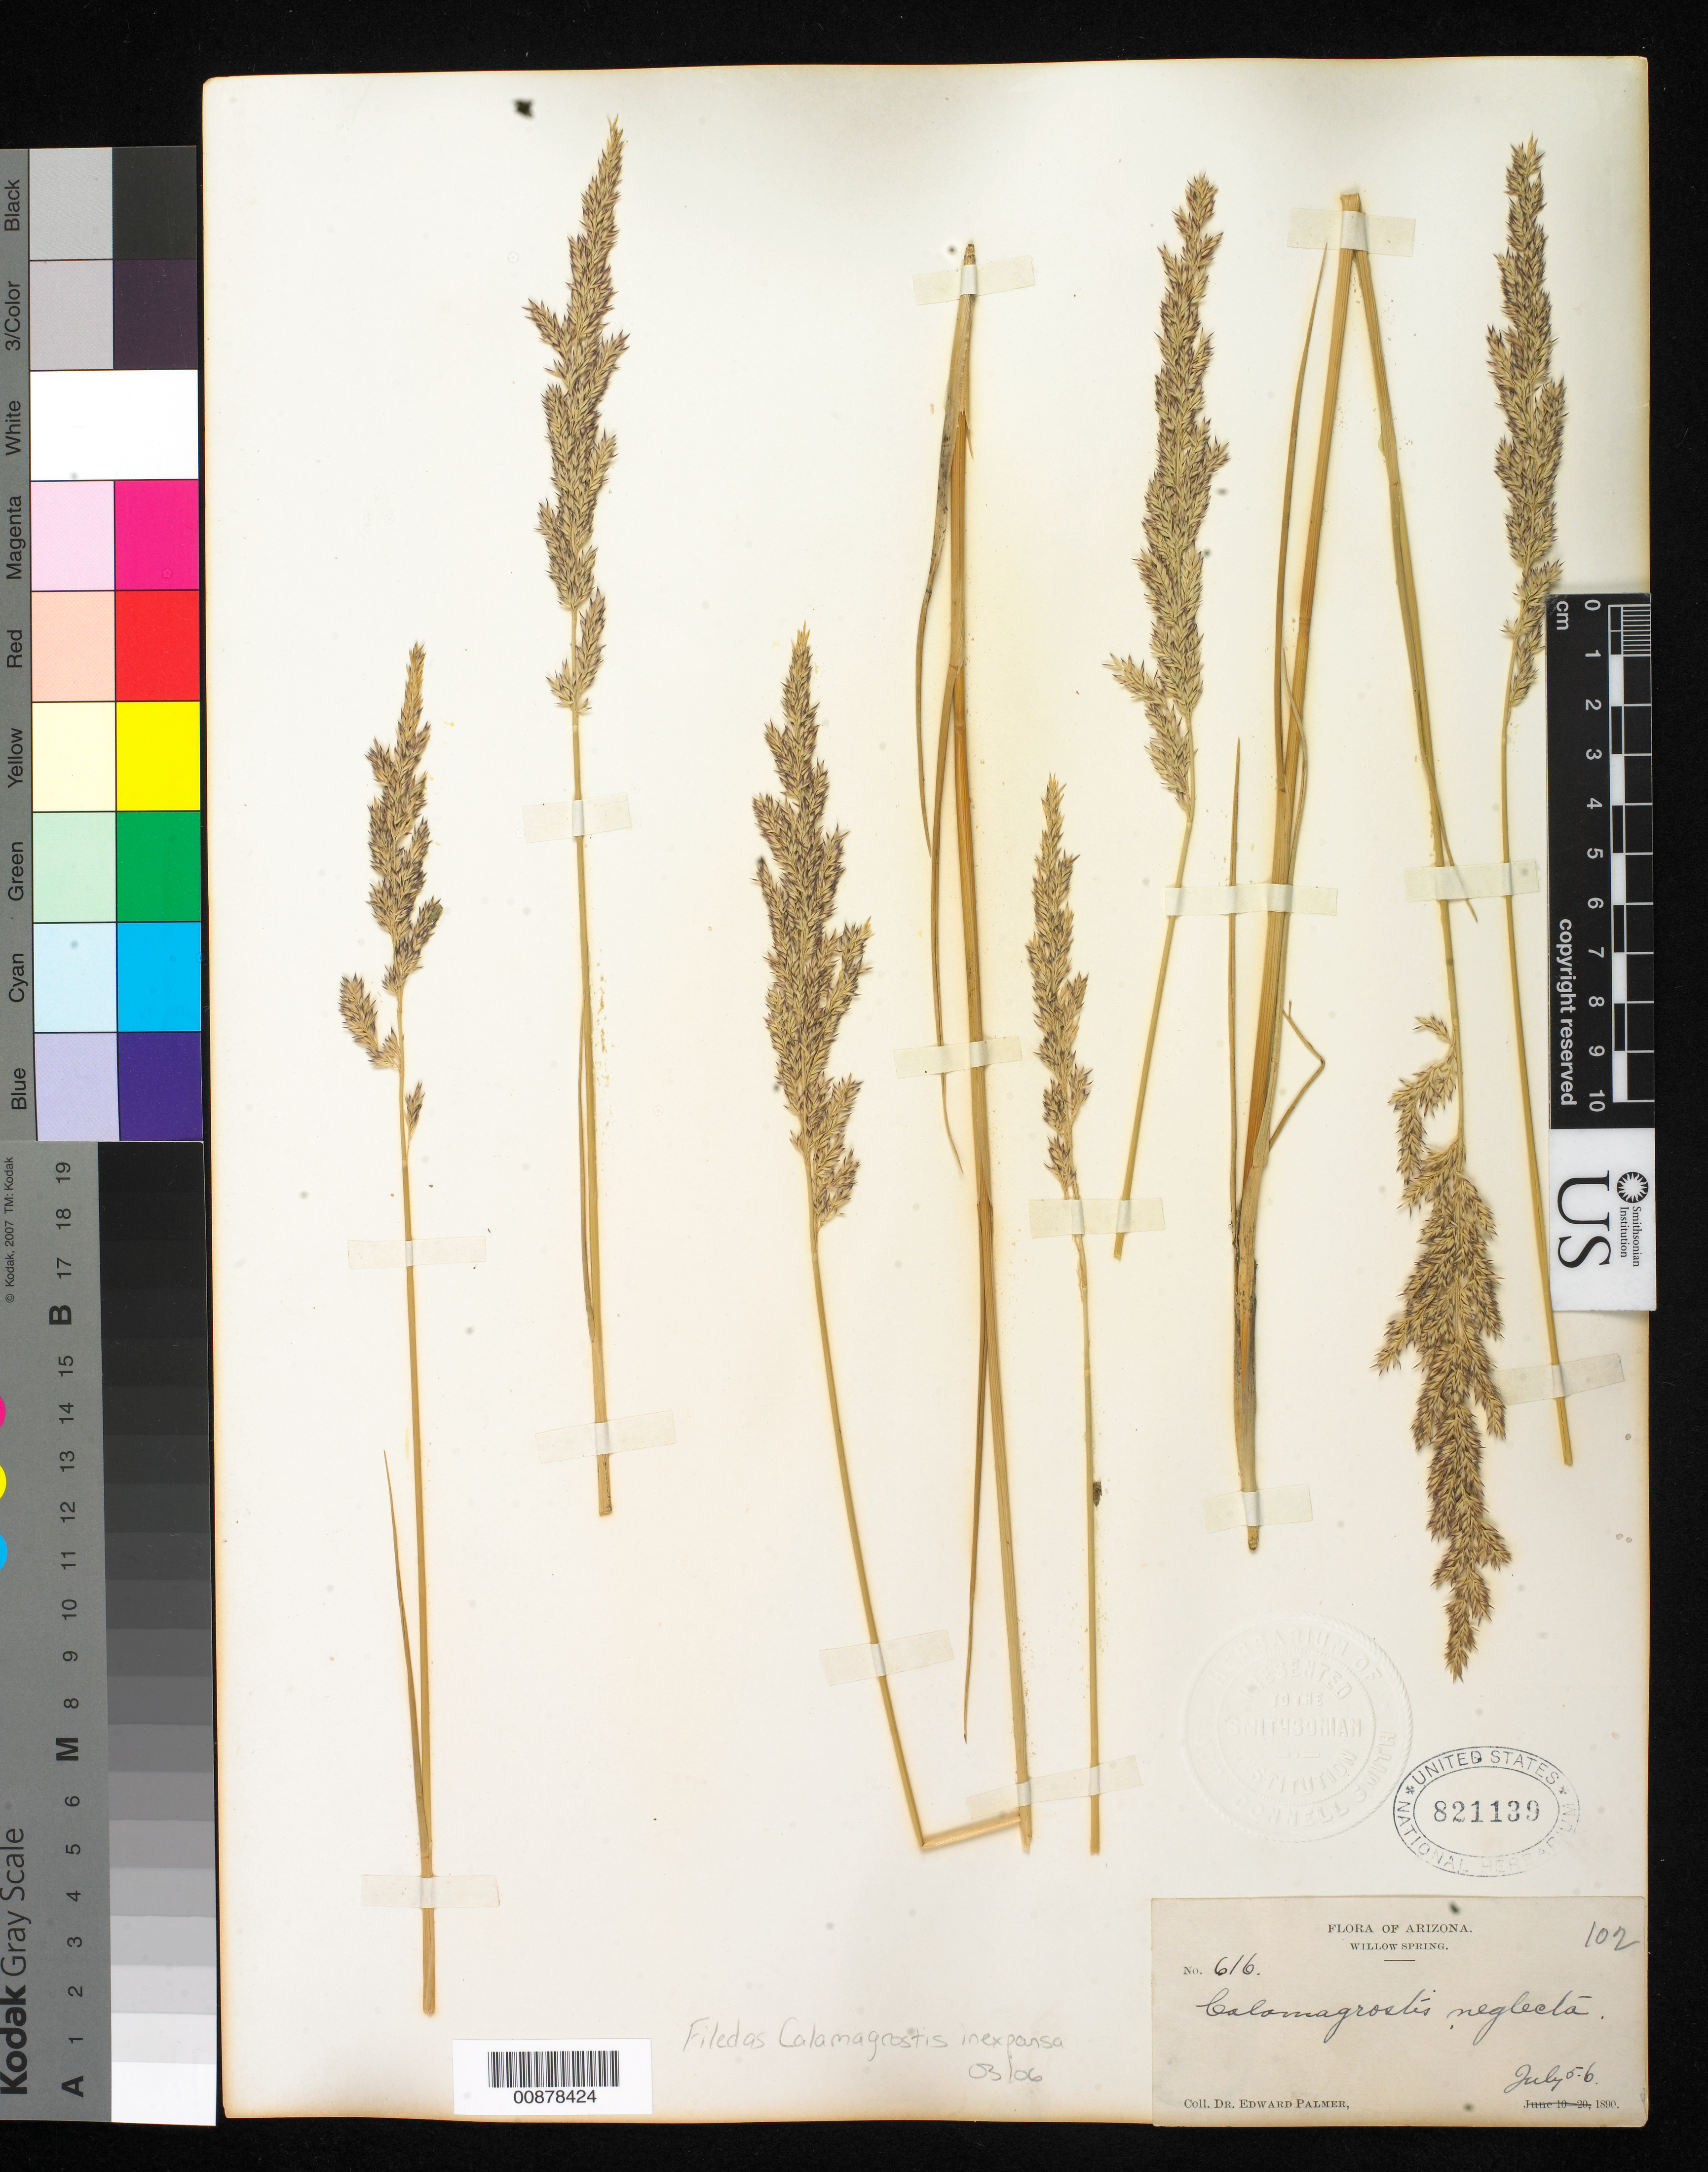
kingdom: Plantae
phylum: Tracheophyta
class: Liliopsida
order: Poales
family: Poaceae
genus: Calamagrostis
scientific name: Calamagrostis neglecta subsp. inexpansa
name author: (A. Gray) Tzvelev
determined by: Poaceae Reorganization Project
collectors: E. Palmer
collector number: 616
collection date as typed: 05 Jul 1890 to 06 Jul 1890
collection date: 1890-07-05/1890-07-06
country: United States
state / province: Arizona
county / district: Coconino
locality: Willow Spring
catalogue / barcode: US 821139